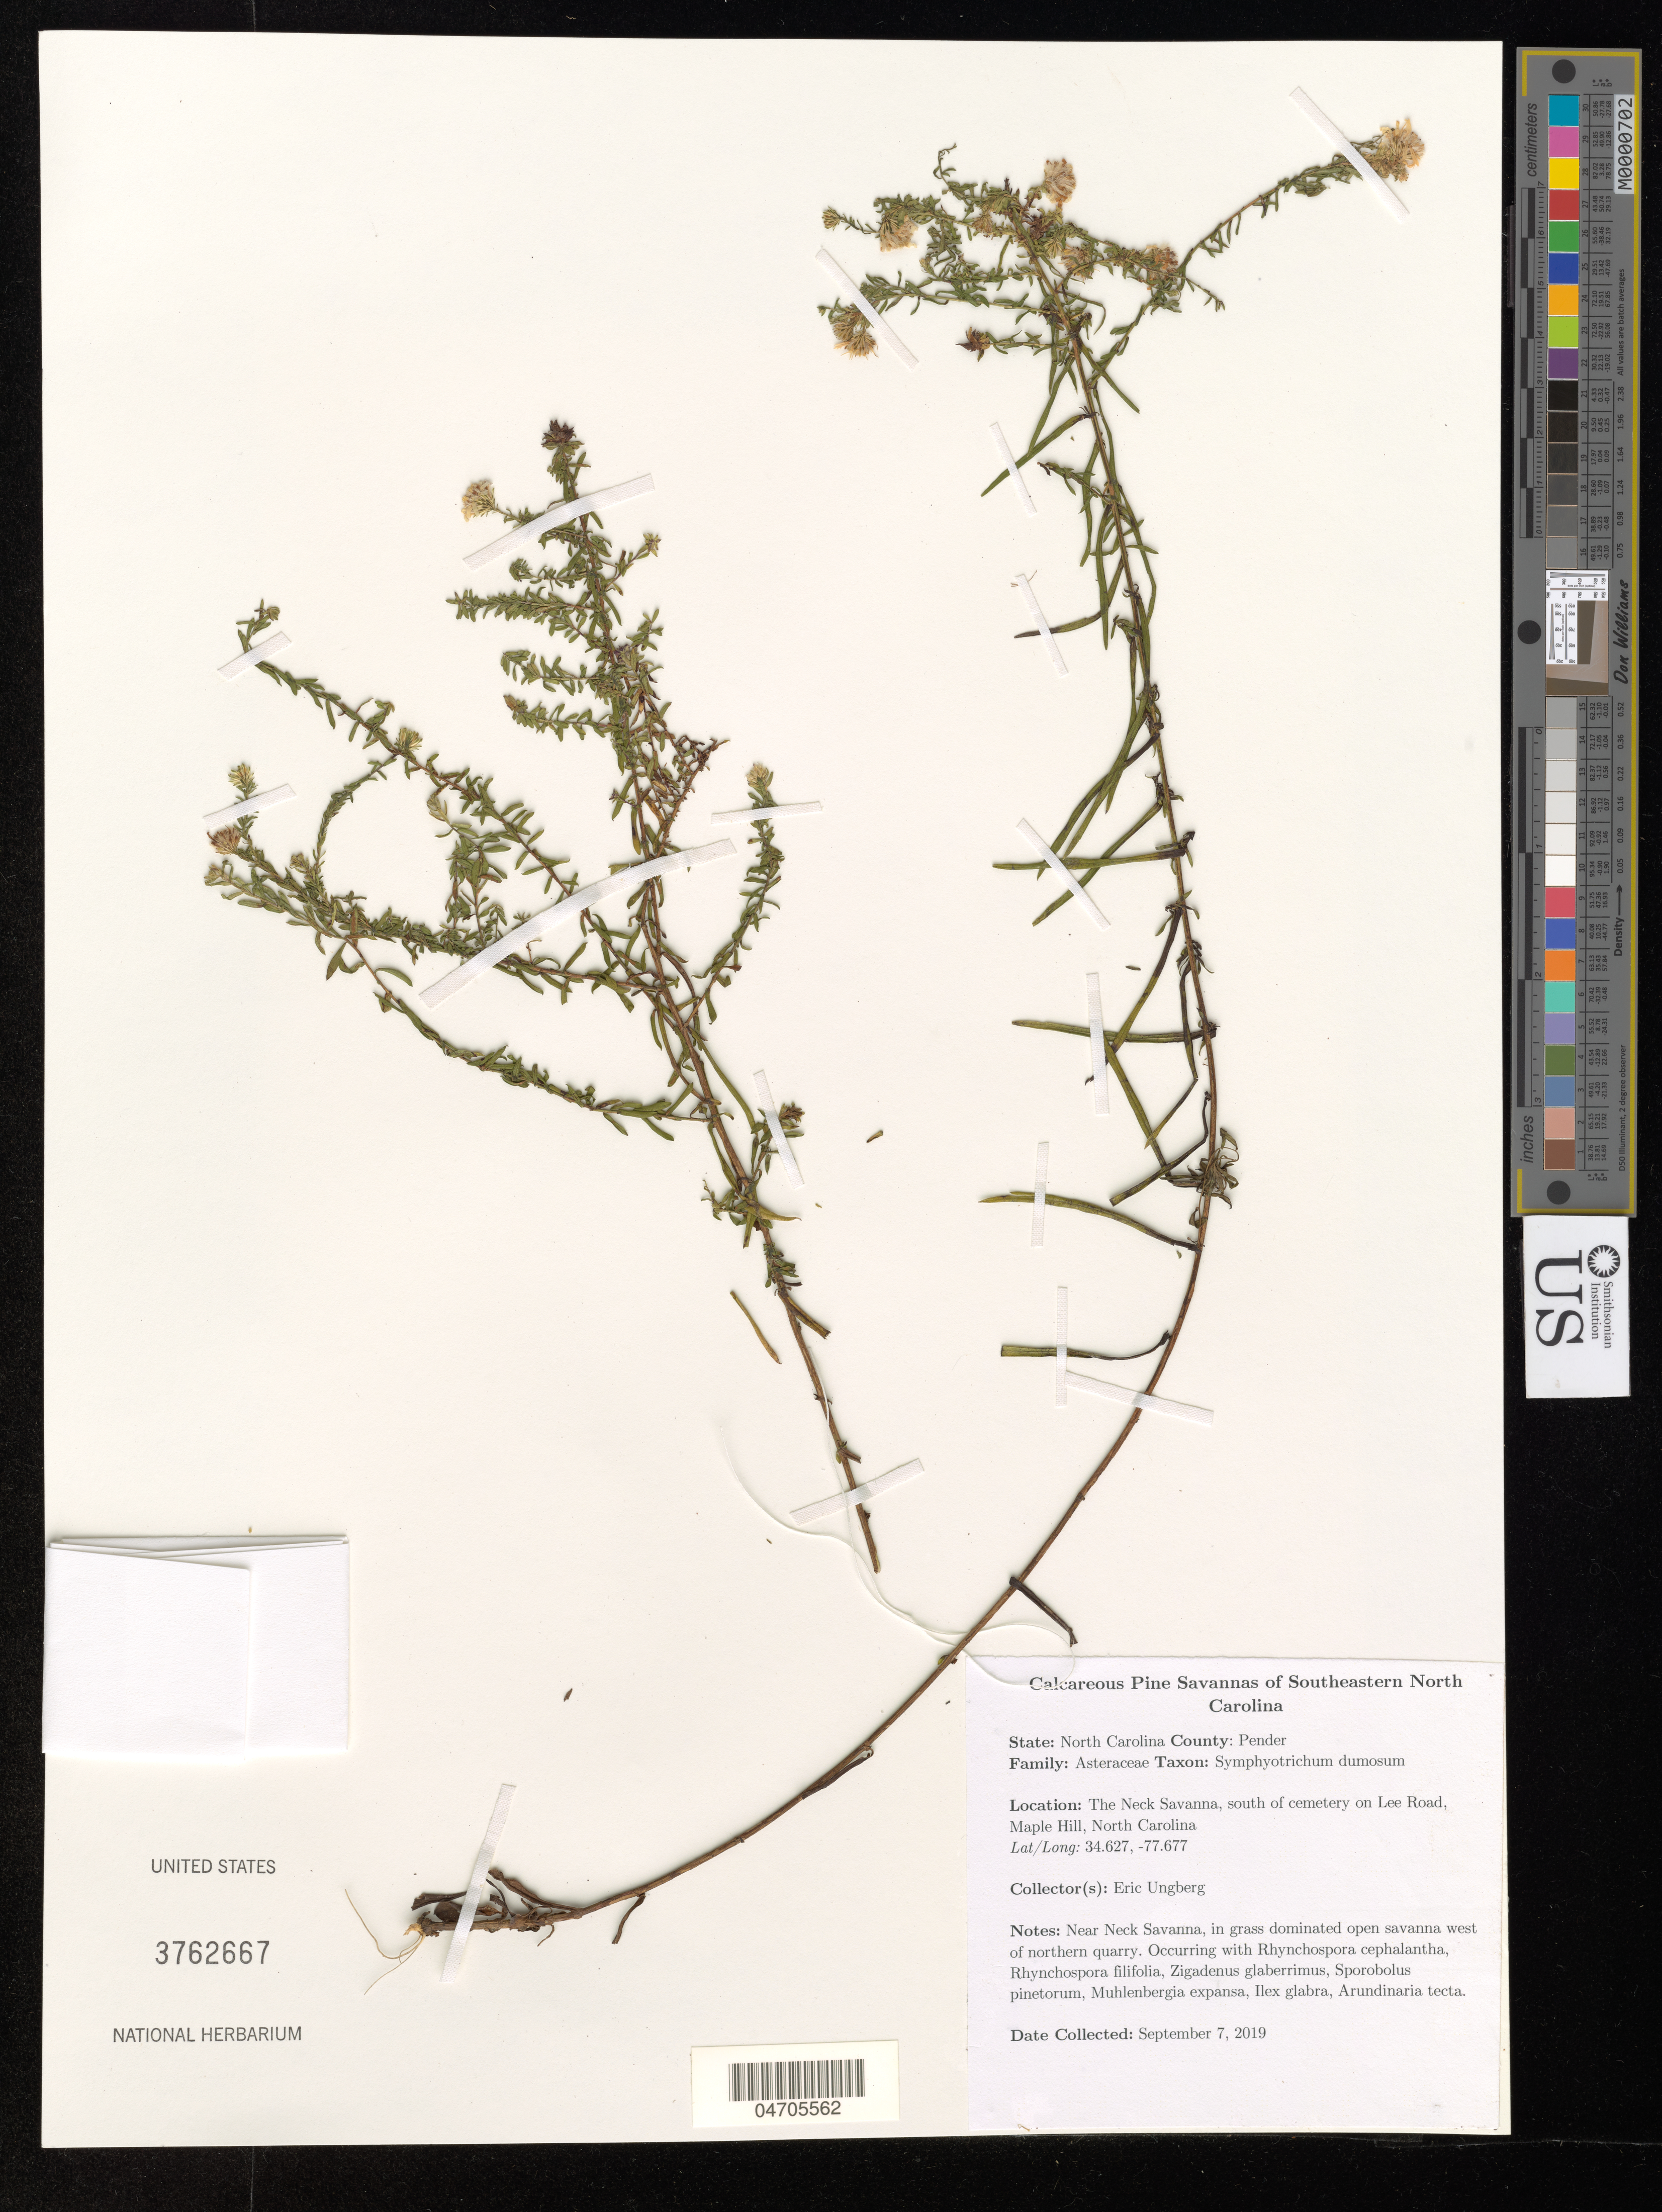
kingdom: Plantae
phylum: Tracheophyta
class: Magnoliopsida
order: Asterales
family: Asteraceae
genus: Symphyotrichum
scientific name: Symphyotrichum dumosum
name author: (L.) G.L. Nesom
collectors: E. Ungberg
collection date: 2019-09-07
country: United States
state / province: North Carolina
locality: Calcareous Pine Savannas of Southeastern North Carolina. County: Pender. The Neck Savanna, south of cemetery on Lee Road, Maple Hill. Near Neck Savanna, in grass dominated open savanna west of northern quarry.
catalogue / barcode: US 3762667